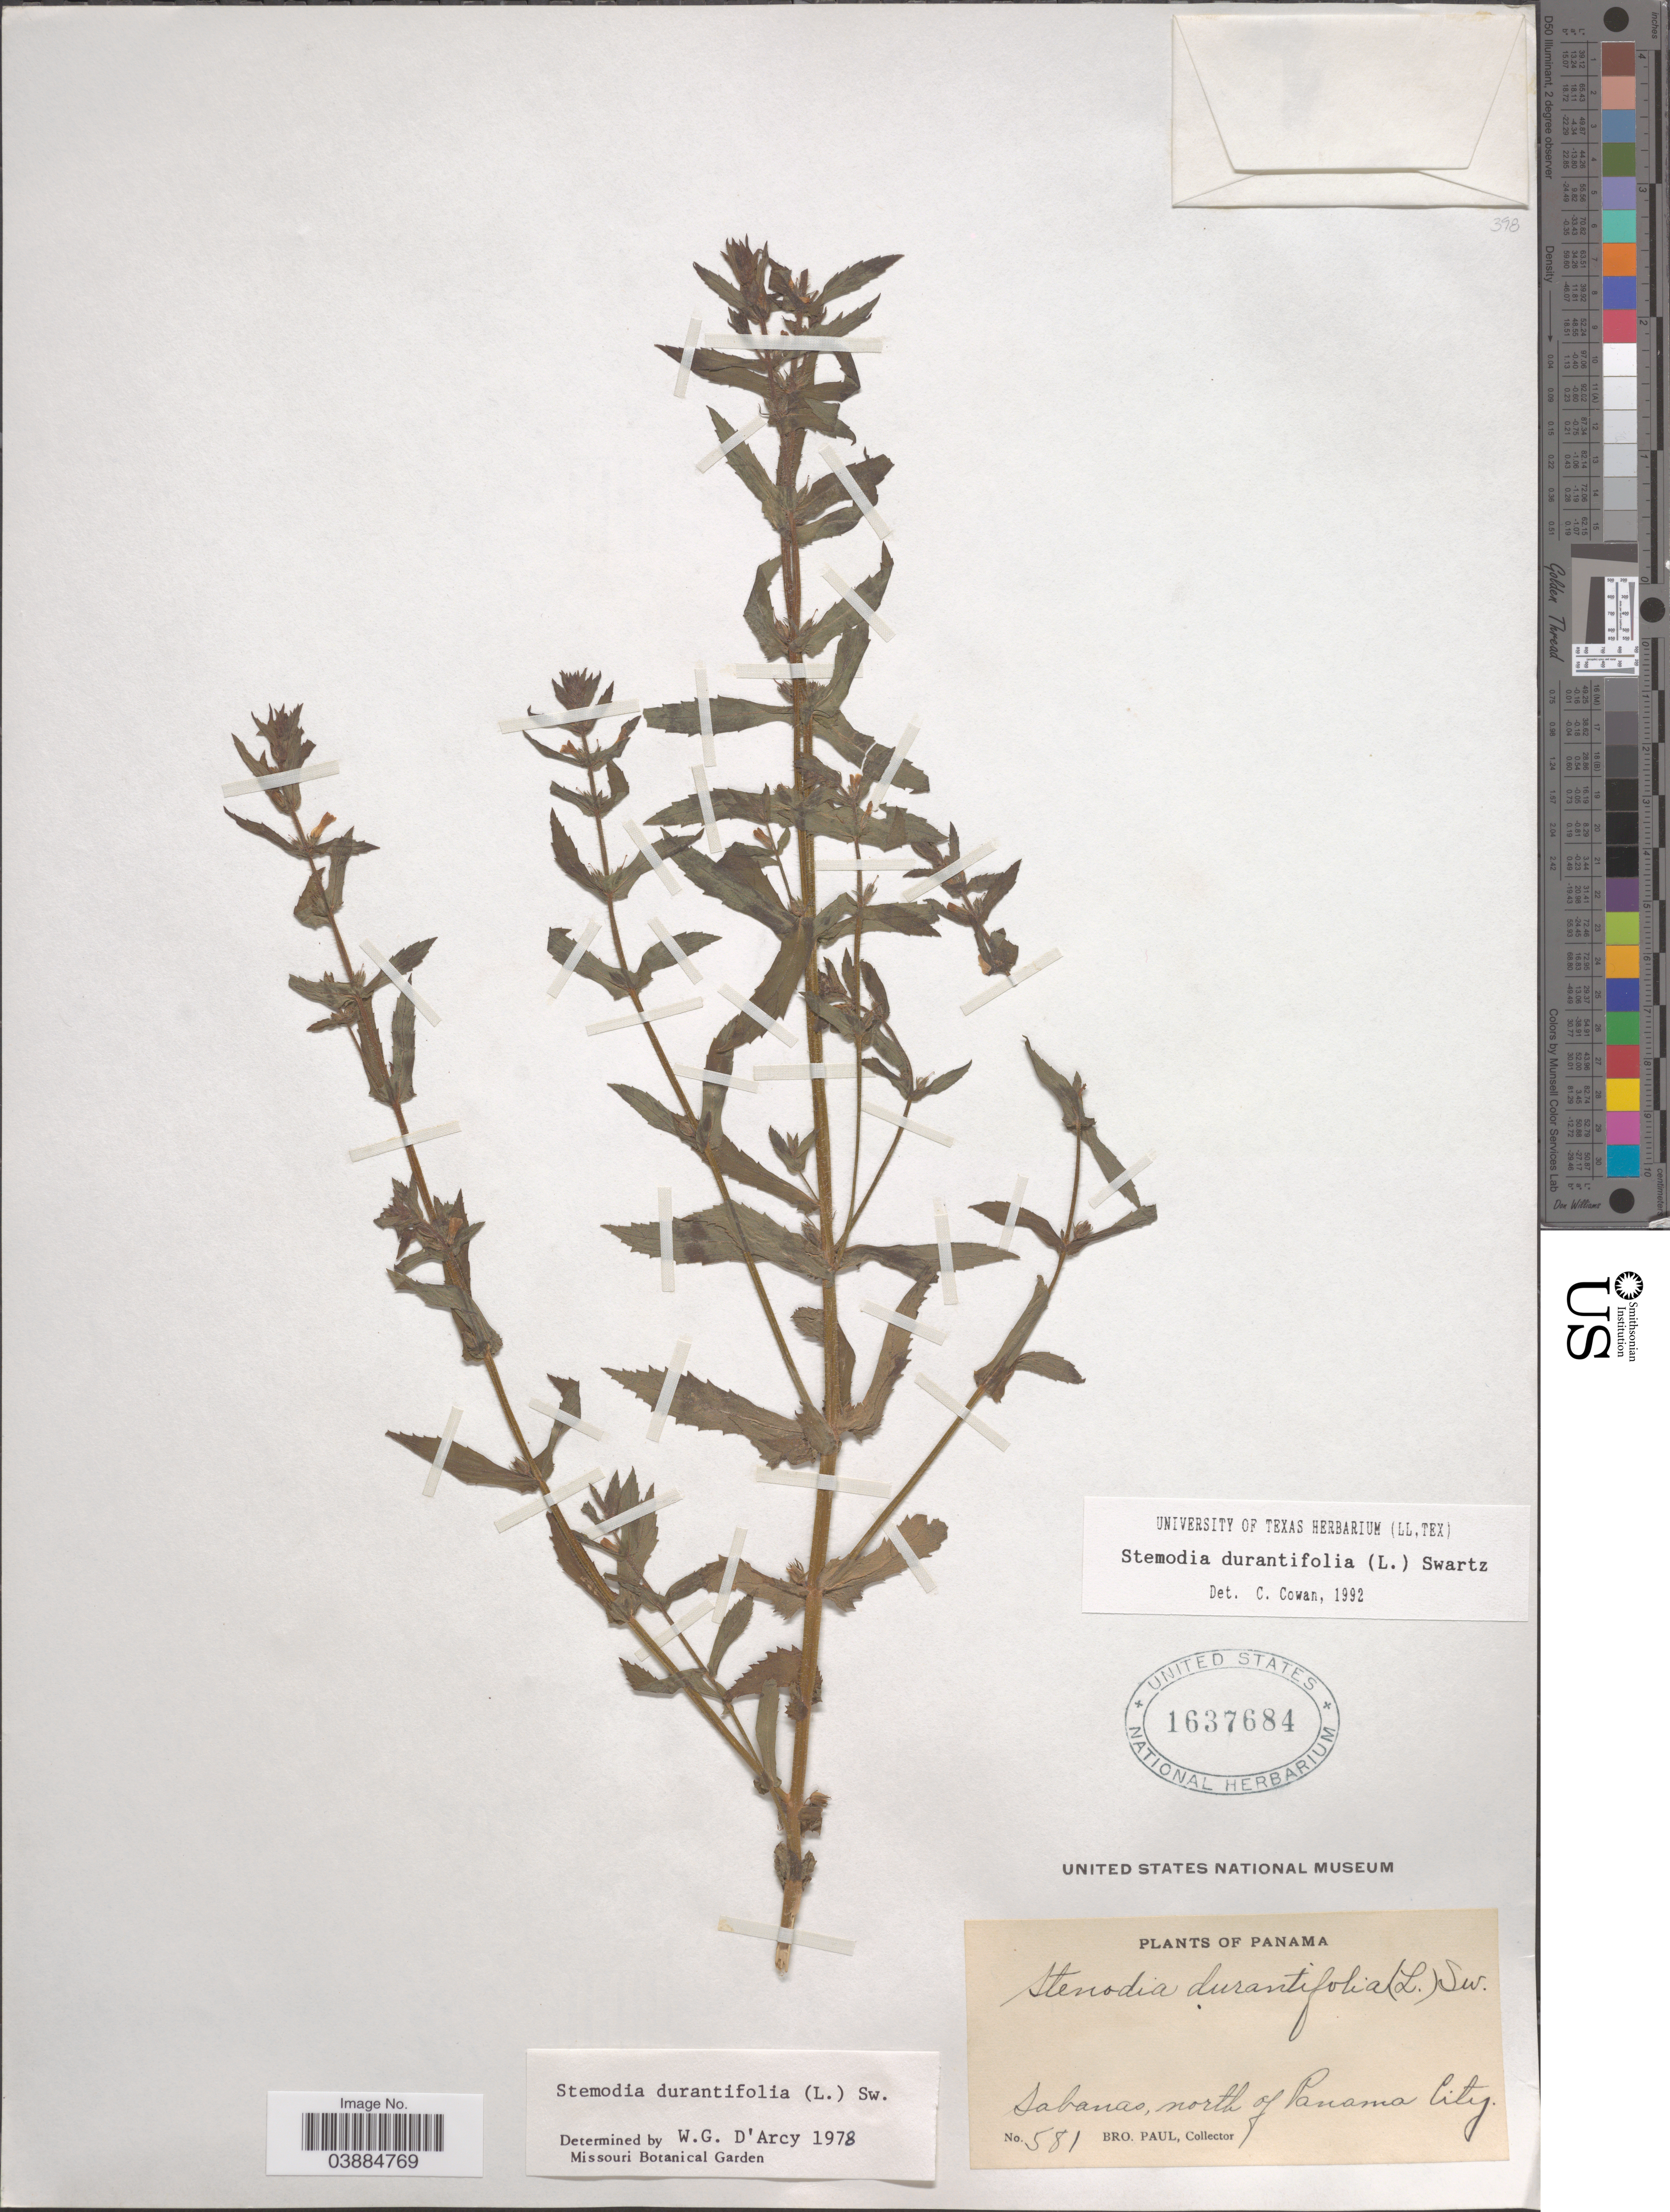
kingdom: Plantae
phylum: Tracheophyta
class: Magnoliopsida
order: Lamiales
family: Plantaginaceae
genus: Stemodia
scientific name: Stemodia durantifolia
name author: (L.) Sw.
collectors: B. Paul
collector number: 581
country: Panama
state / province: Panamá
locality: Sabanas, north of Panama City.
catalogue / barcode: US 1637684